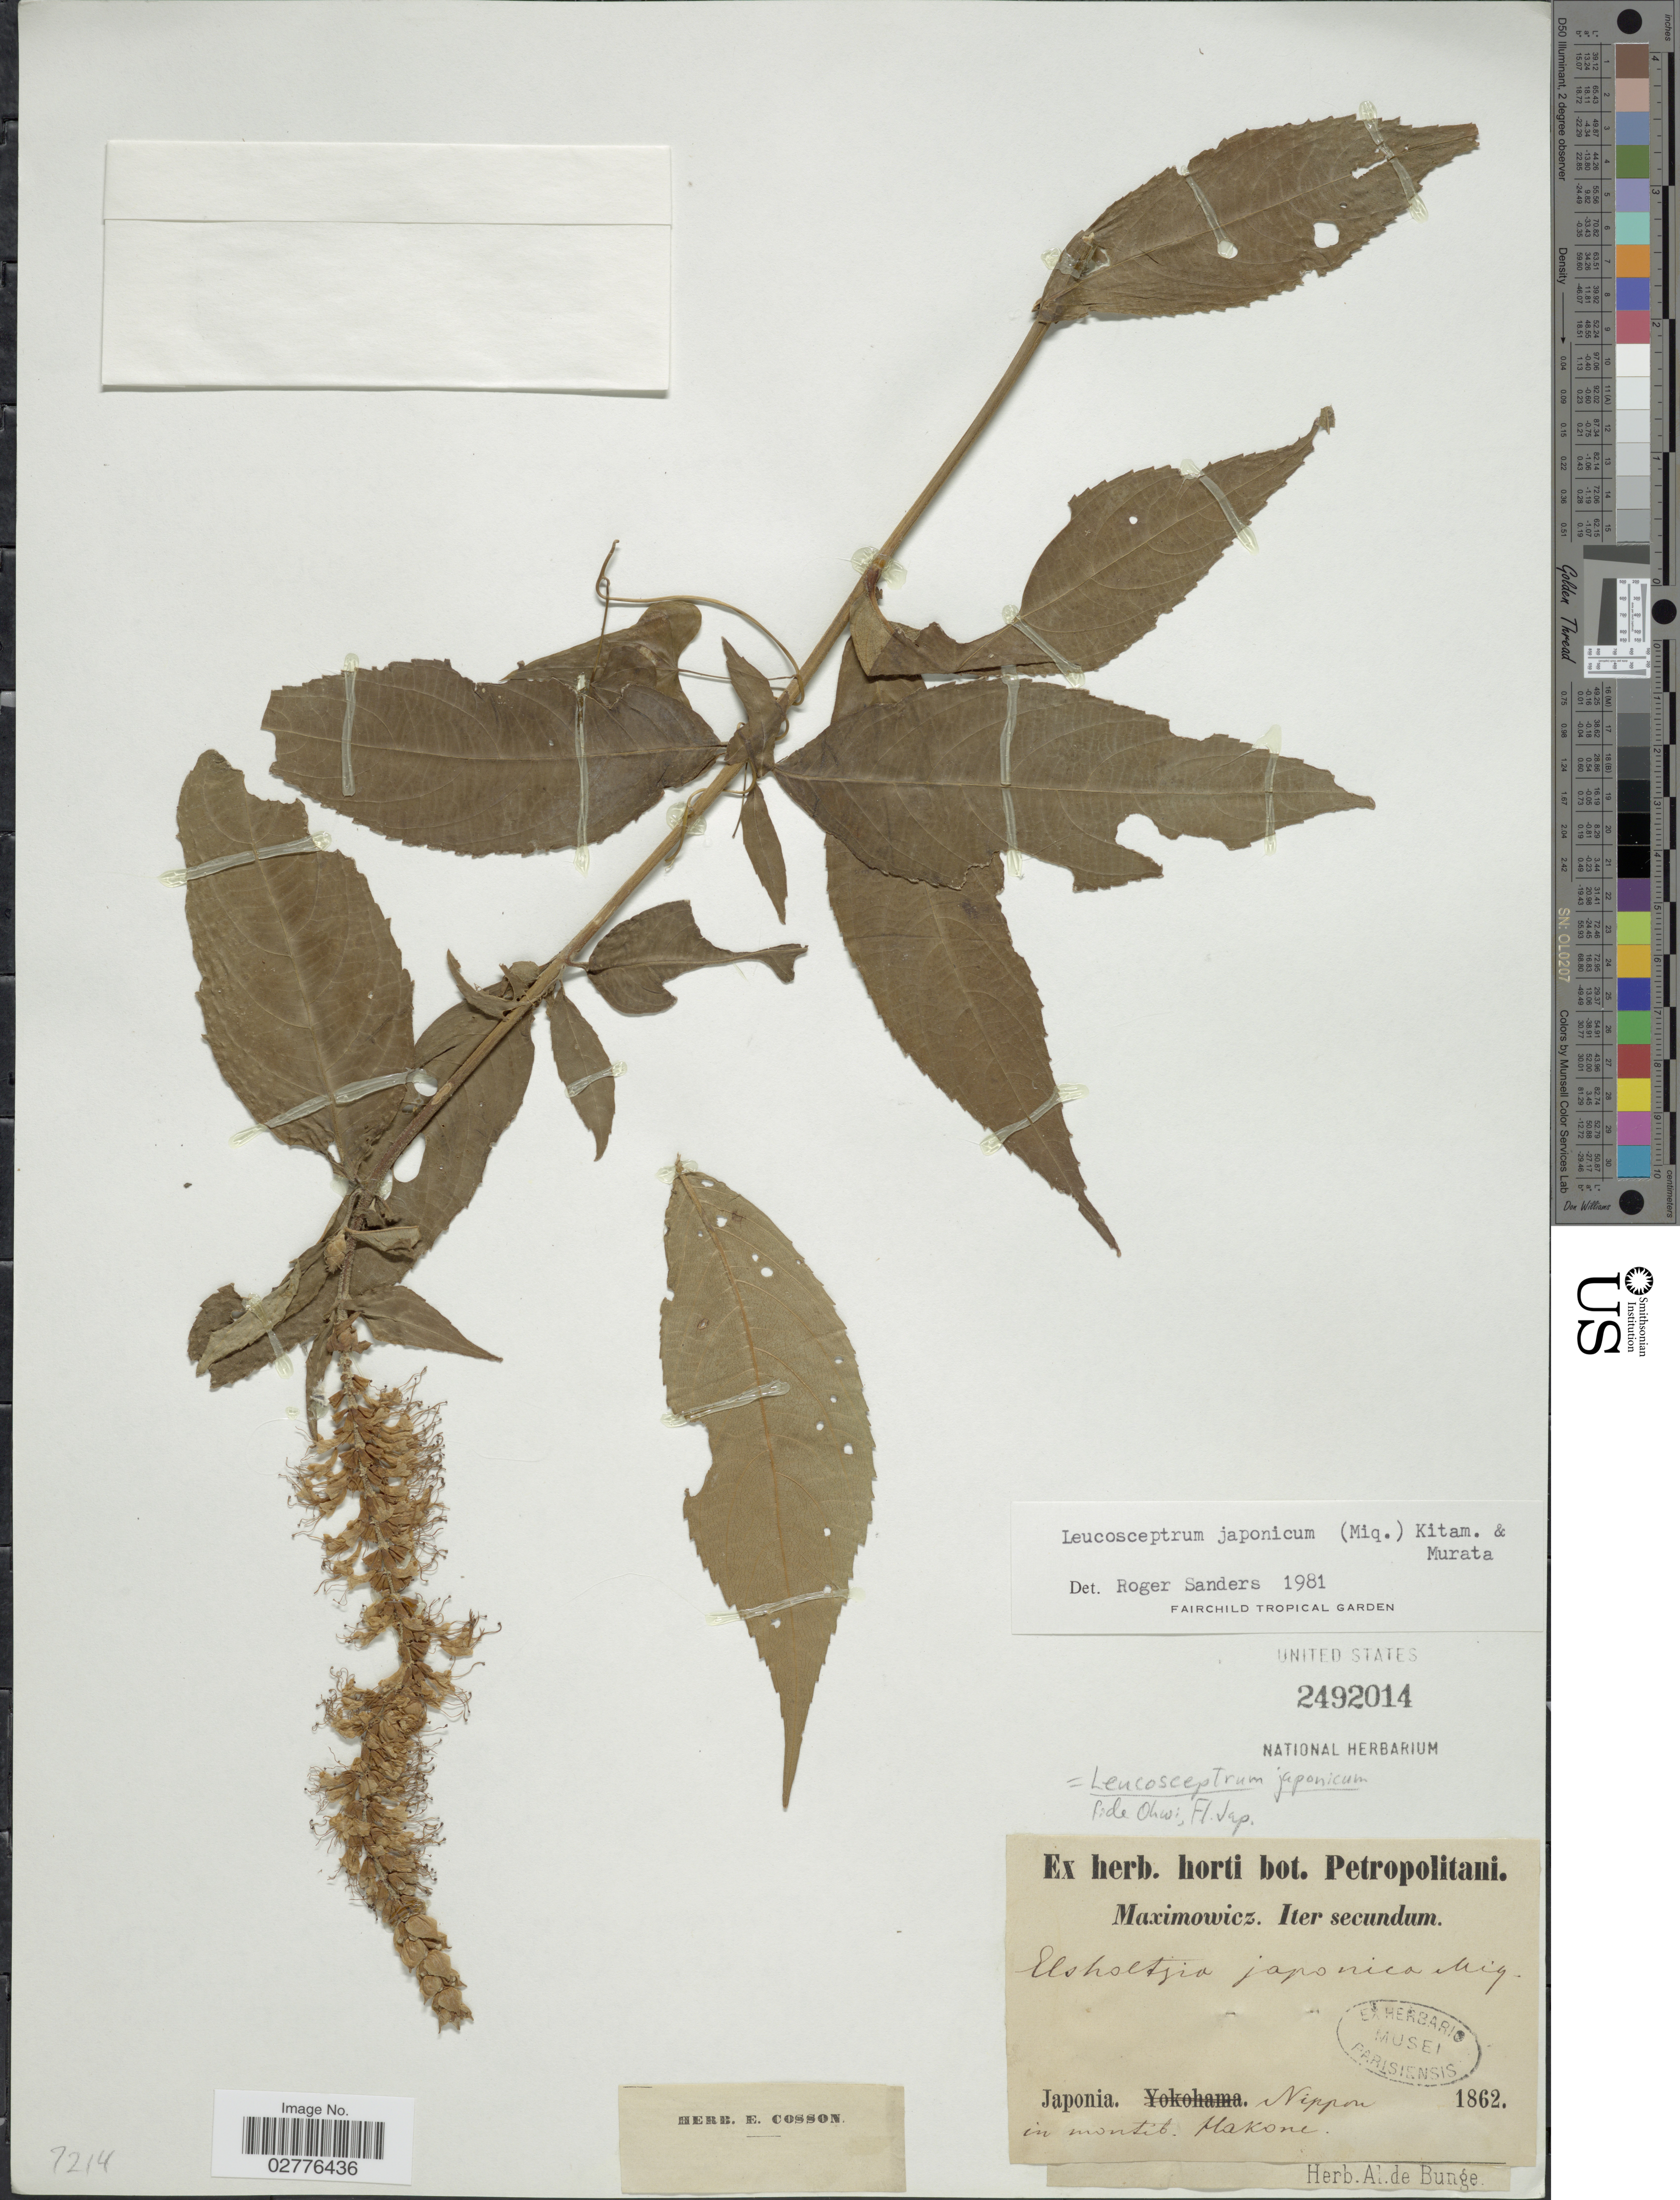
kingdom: Plantae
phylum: Tracheophyta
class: Magnoliopsida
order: Lamiales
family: Lamiaceae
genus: Leucosceptrum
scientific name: Leucosceptrum japonicum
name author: (Miq.) Kitam. & Murata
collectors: -. Maximowicz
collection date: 1862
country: Japan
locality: Nippon on montib. Makone.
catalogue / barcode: US 2492014